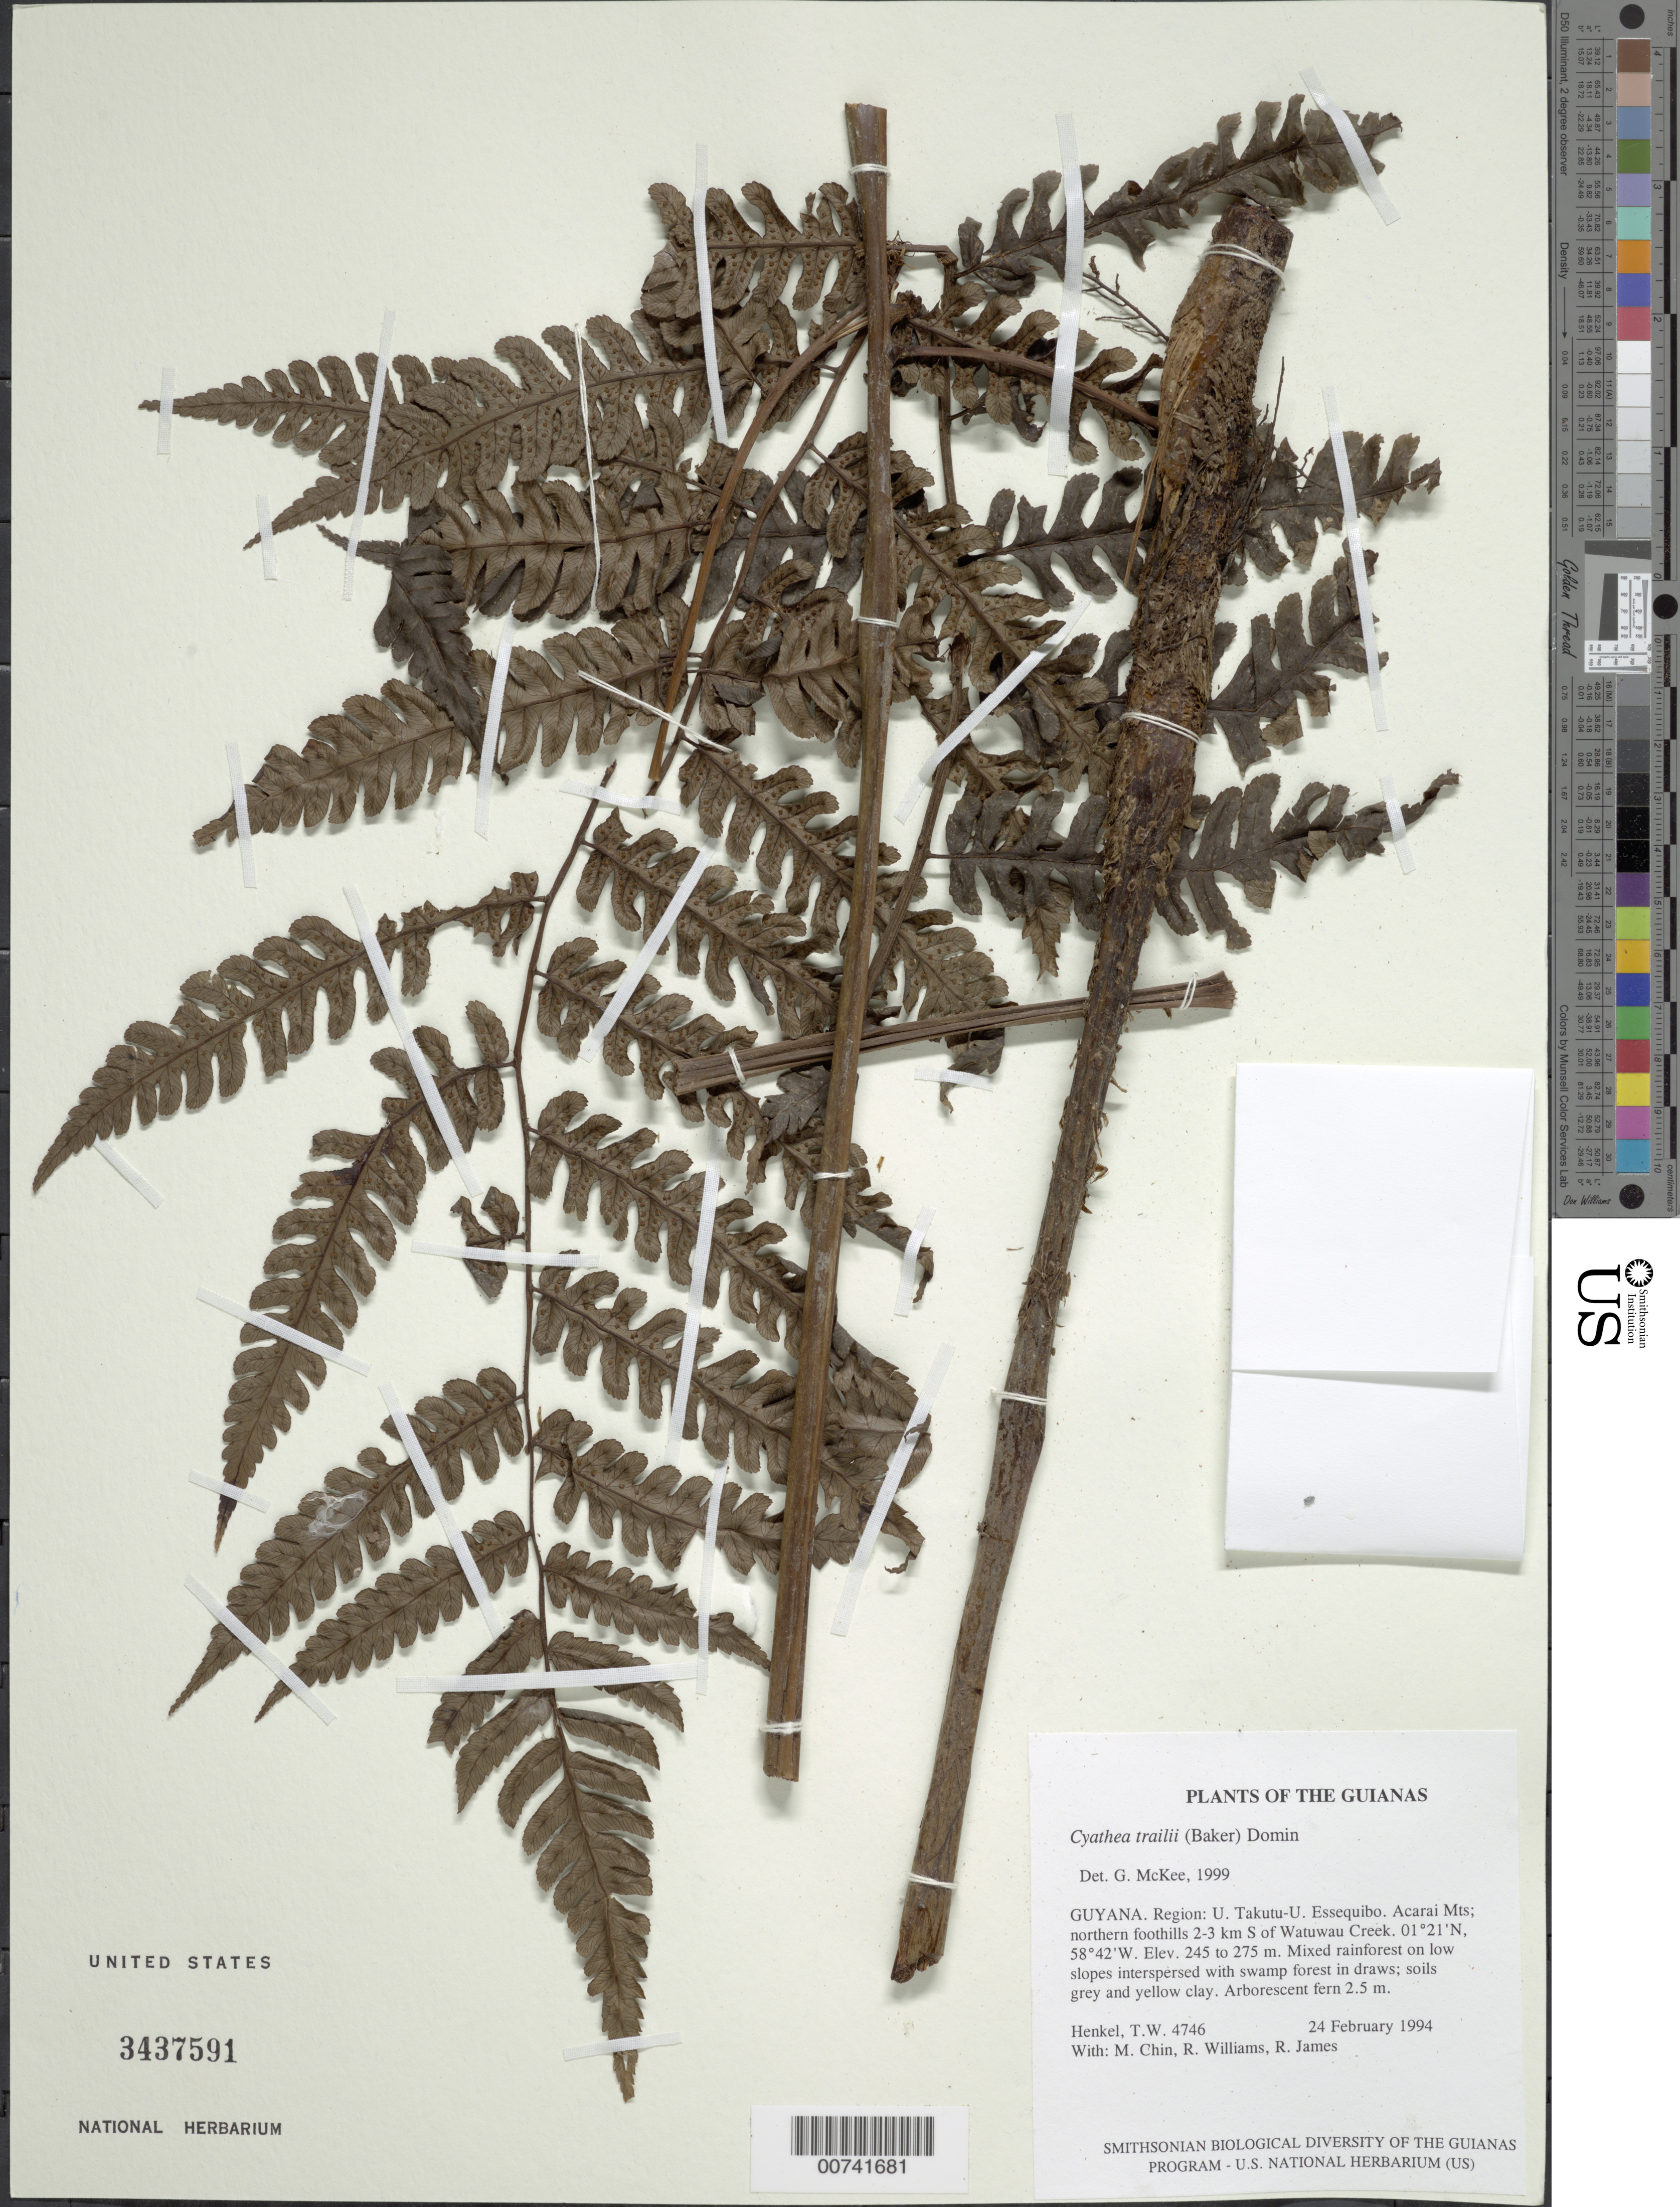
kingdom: Plantae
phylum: Tracheophyta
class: Polypodiopsida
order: Cyatheales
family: Cyatheaceae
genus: Cyathea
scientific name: Cyathea traillii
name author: (Baker) Domin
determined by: McKee, G. S., (US), NMNH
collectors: T. Henkel, M. Chin, R. Williams & R. James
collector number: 4746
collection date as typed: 24 February 1994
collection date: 1994-02-24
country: Guyana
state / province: U. Takutu-U. Essequibo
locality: Acarai Mts; northern foothills 2-3 km S of Watuwau Creek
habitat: Mixed rainforest on low slopes interspersed with swamp forest in draws; soils grey and yellow clay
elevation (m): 245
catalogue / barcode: US 3437591